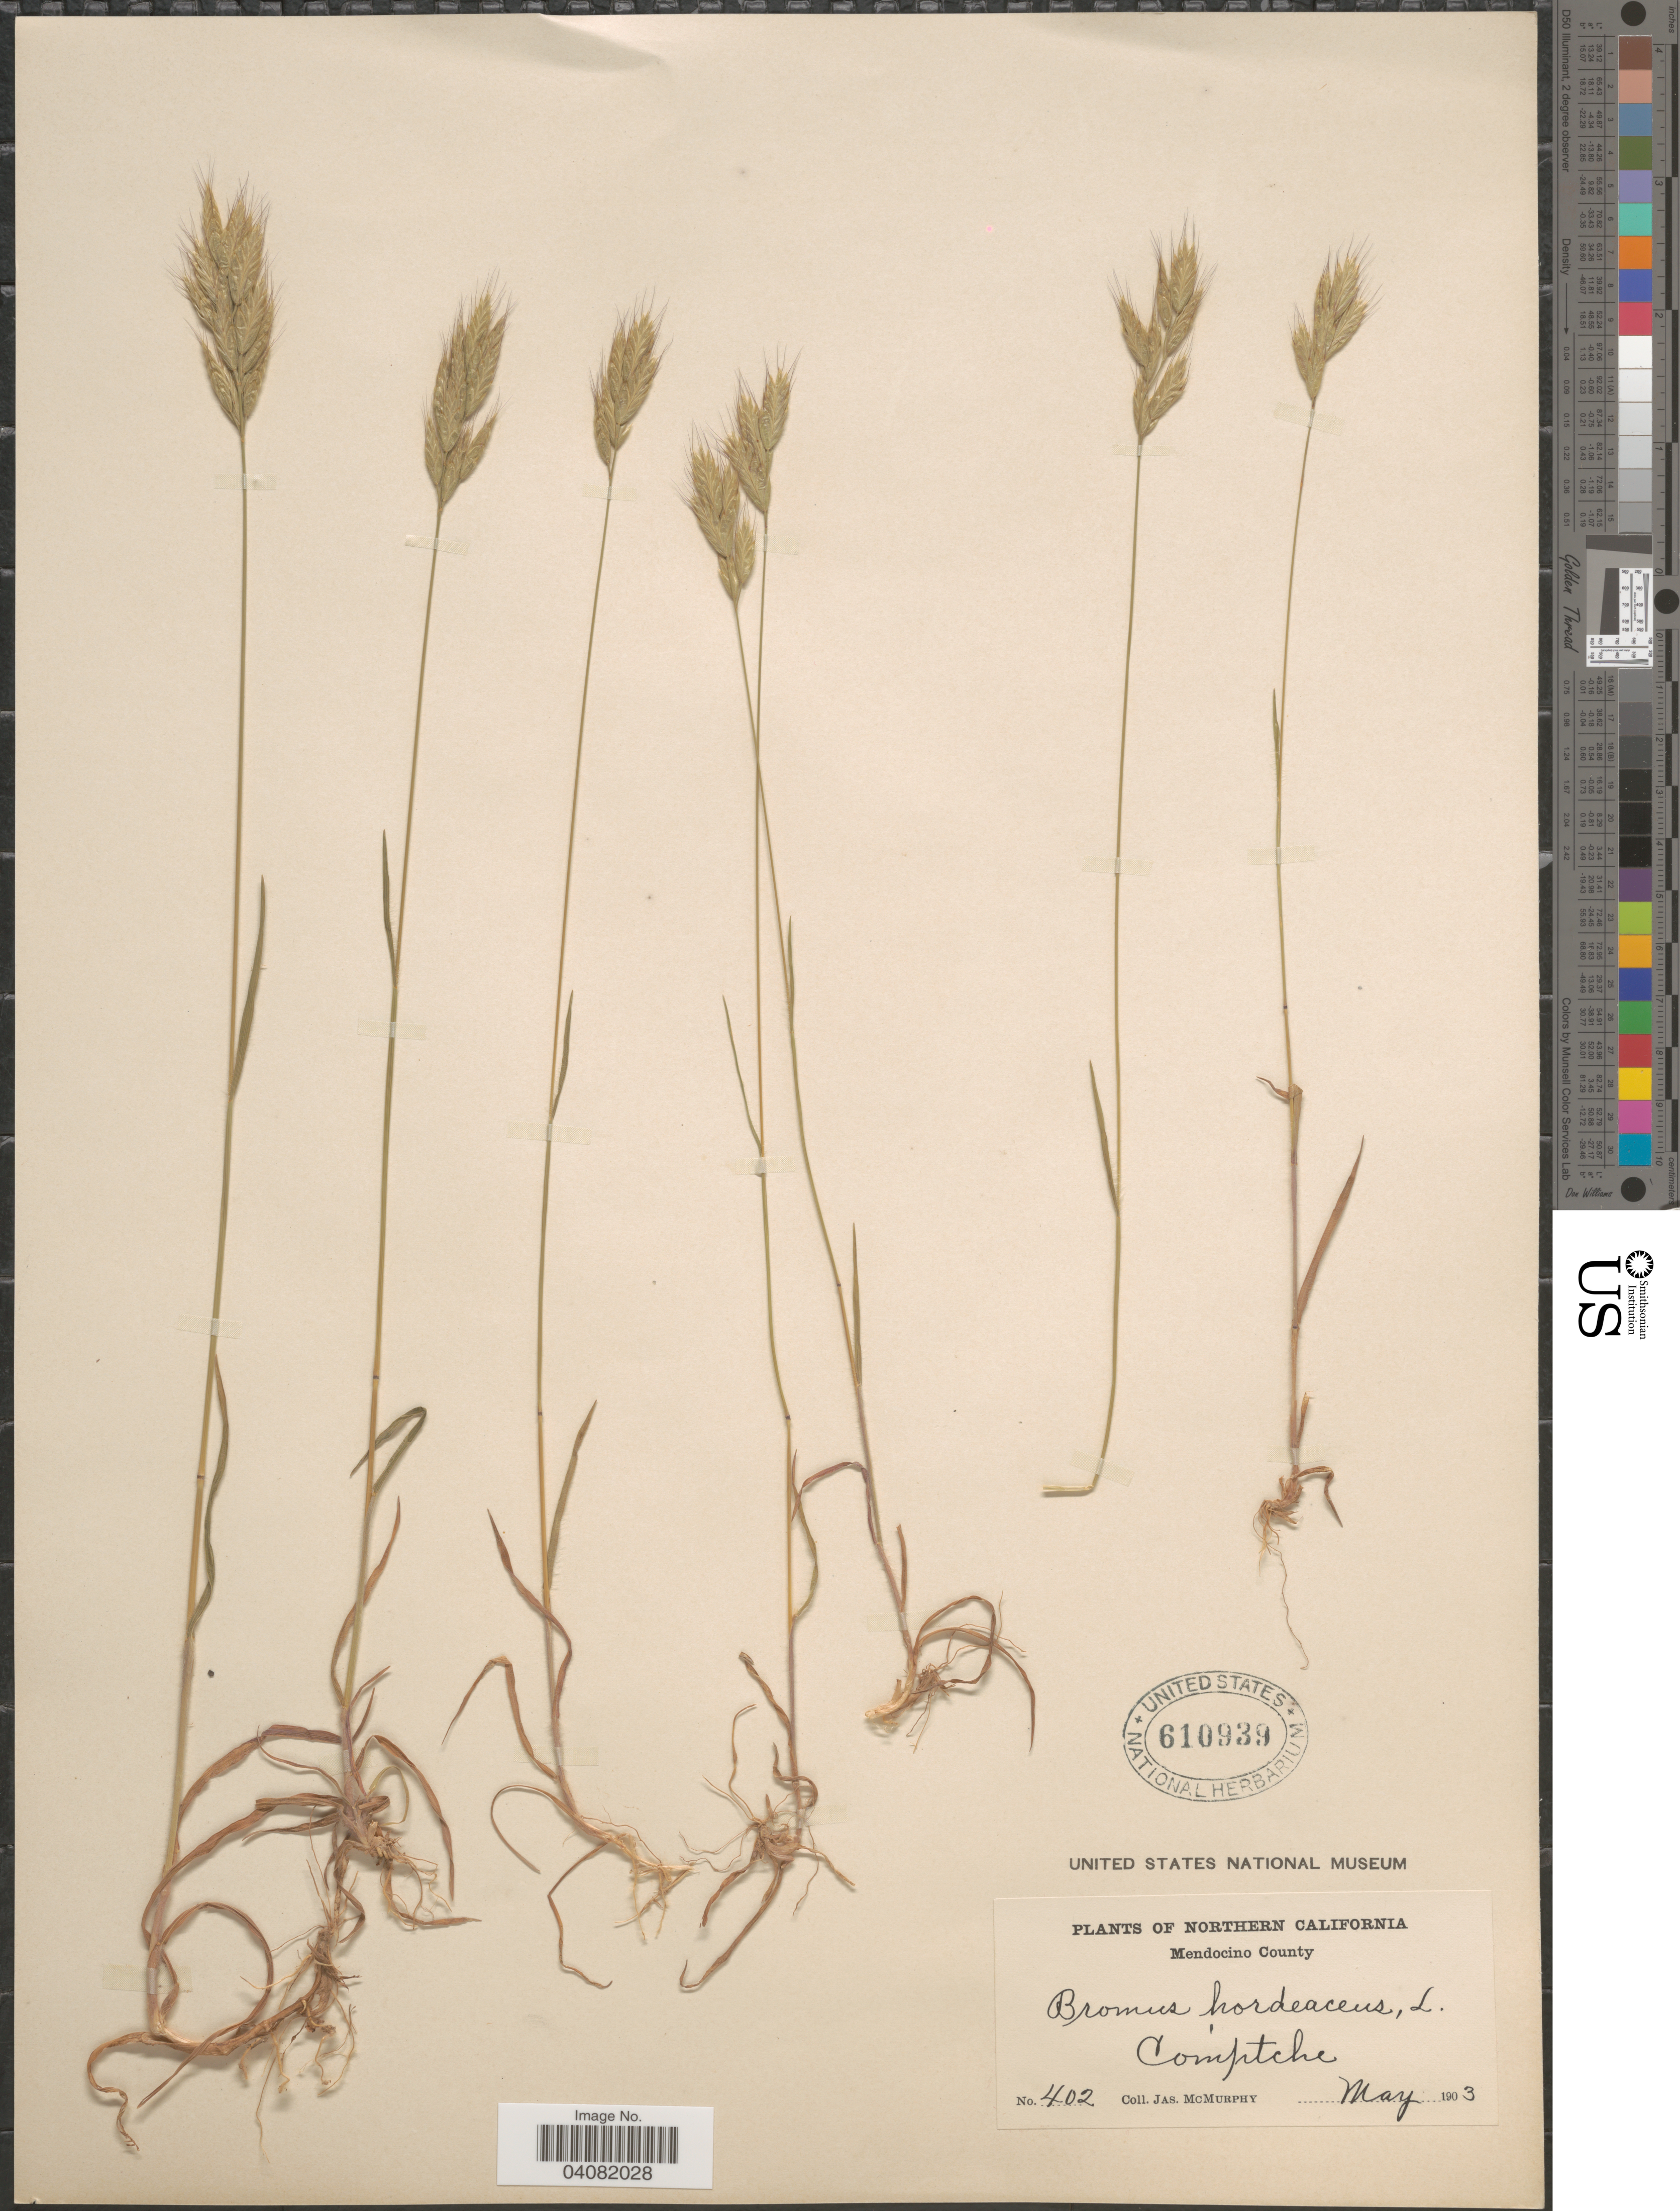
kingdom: Plantae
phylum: Tracheophyta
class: Liliopsida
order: Poales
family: Poaceae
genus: Bromus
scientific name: Bromus hordeaceus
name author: L.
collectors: J. McMurphy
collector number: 402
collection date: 1903-05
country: United States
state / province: California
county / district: Mendocino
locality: Northern California. Mendocino County. Comptche.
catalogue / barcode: US 610939